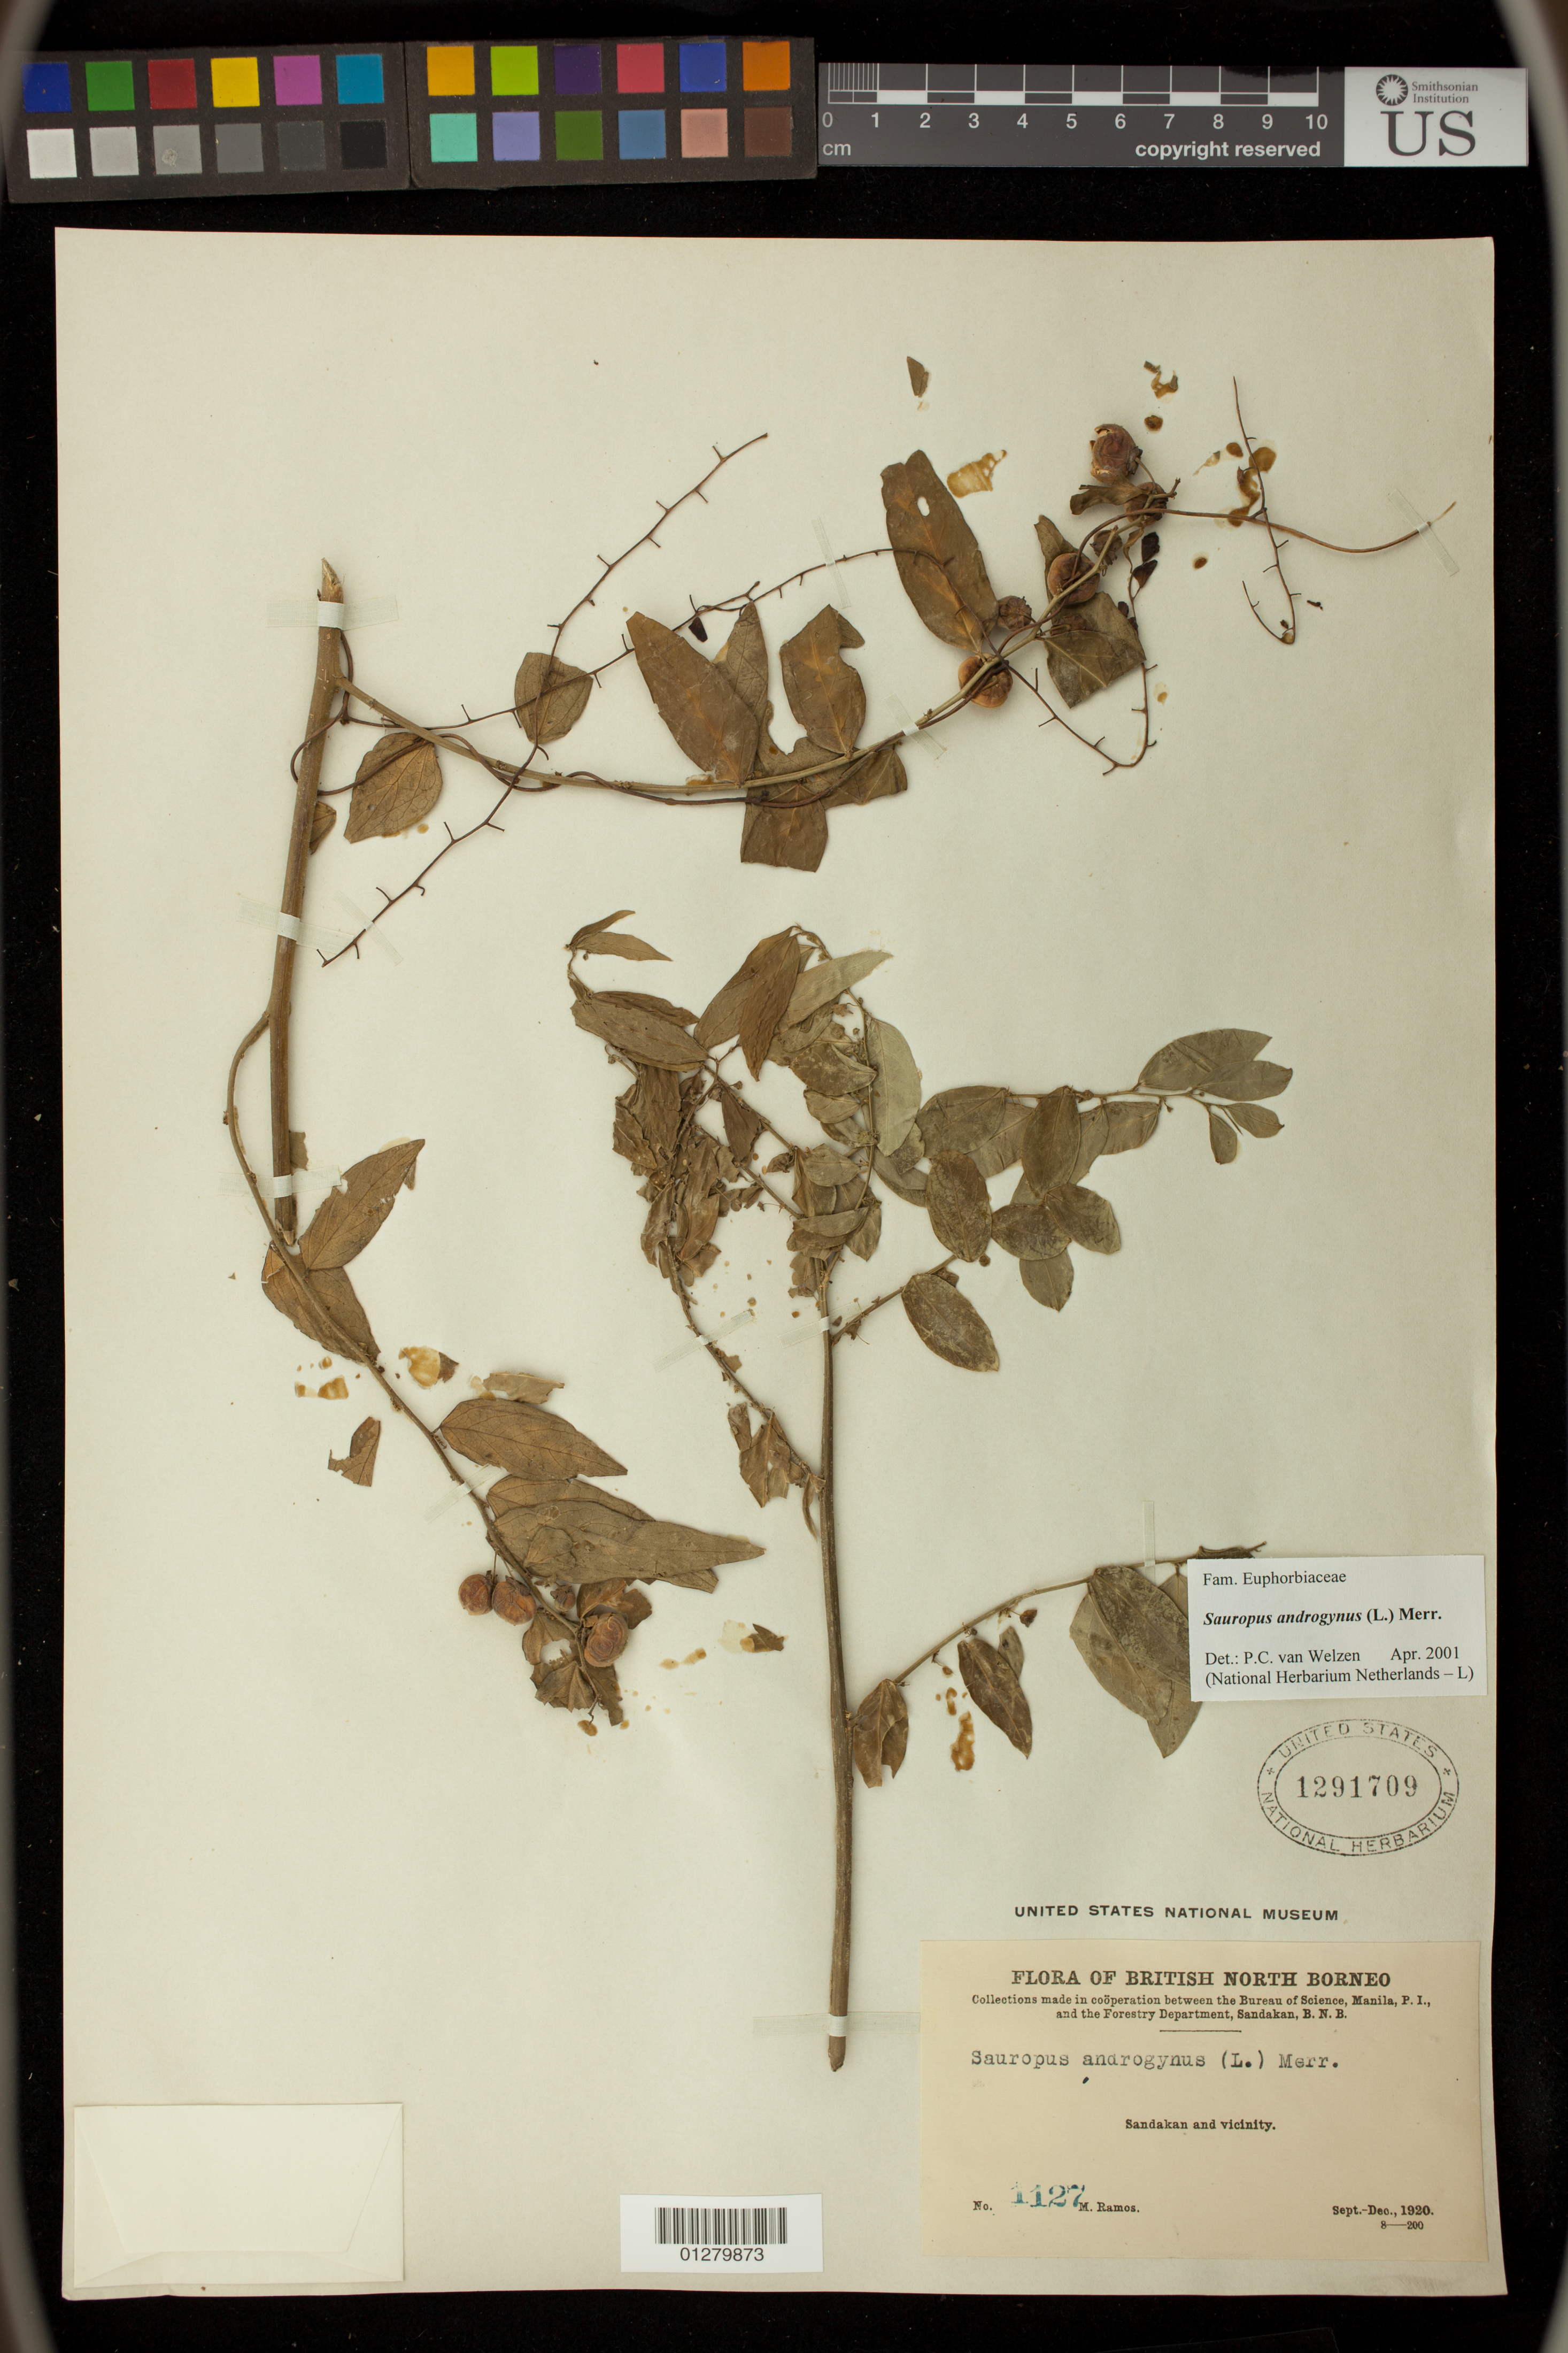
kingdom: Plantae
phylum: Tracheophyta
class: Magnoliopsida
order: Malpighiales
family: Phyllanthaceae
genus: Phyllanthus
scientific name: Phyllanthus androgynus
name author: (L.) Chakrabarty & N.P. Balakr.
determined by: Wagner, W. L., (BOT), Smithsonian Institution - National Museum of Natural History (UNITED STATES)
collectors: M. Ramos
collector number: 1127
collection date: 1920-09/1920-12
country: Malaysia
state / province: Sabah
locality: Sandakan and vicinity.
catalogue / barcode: US 1291709